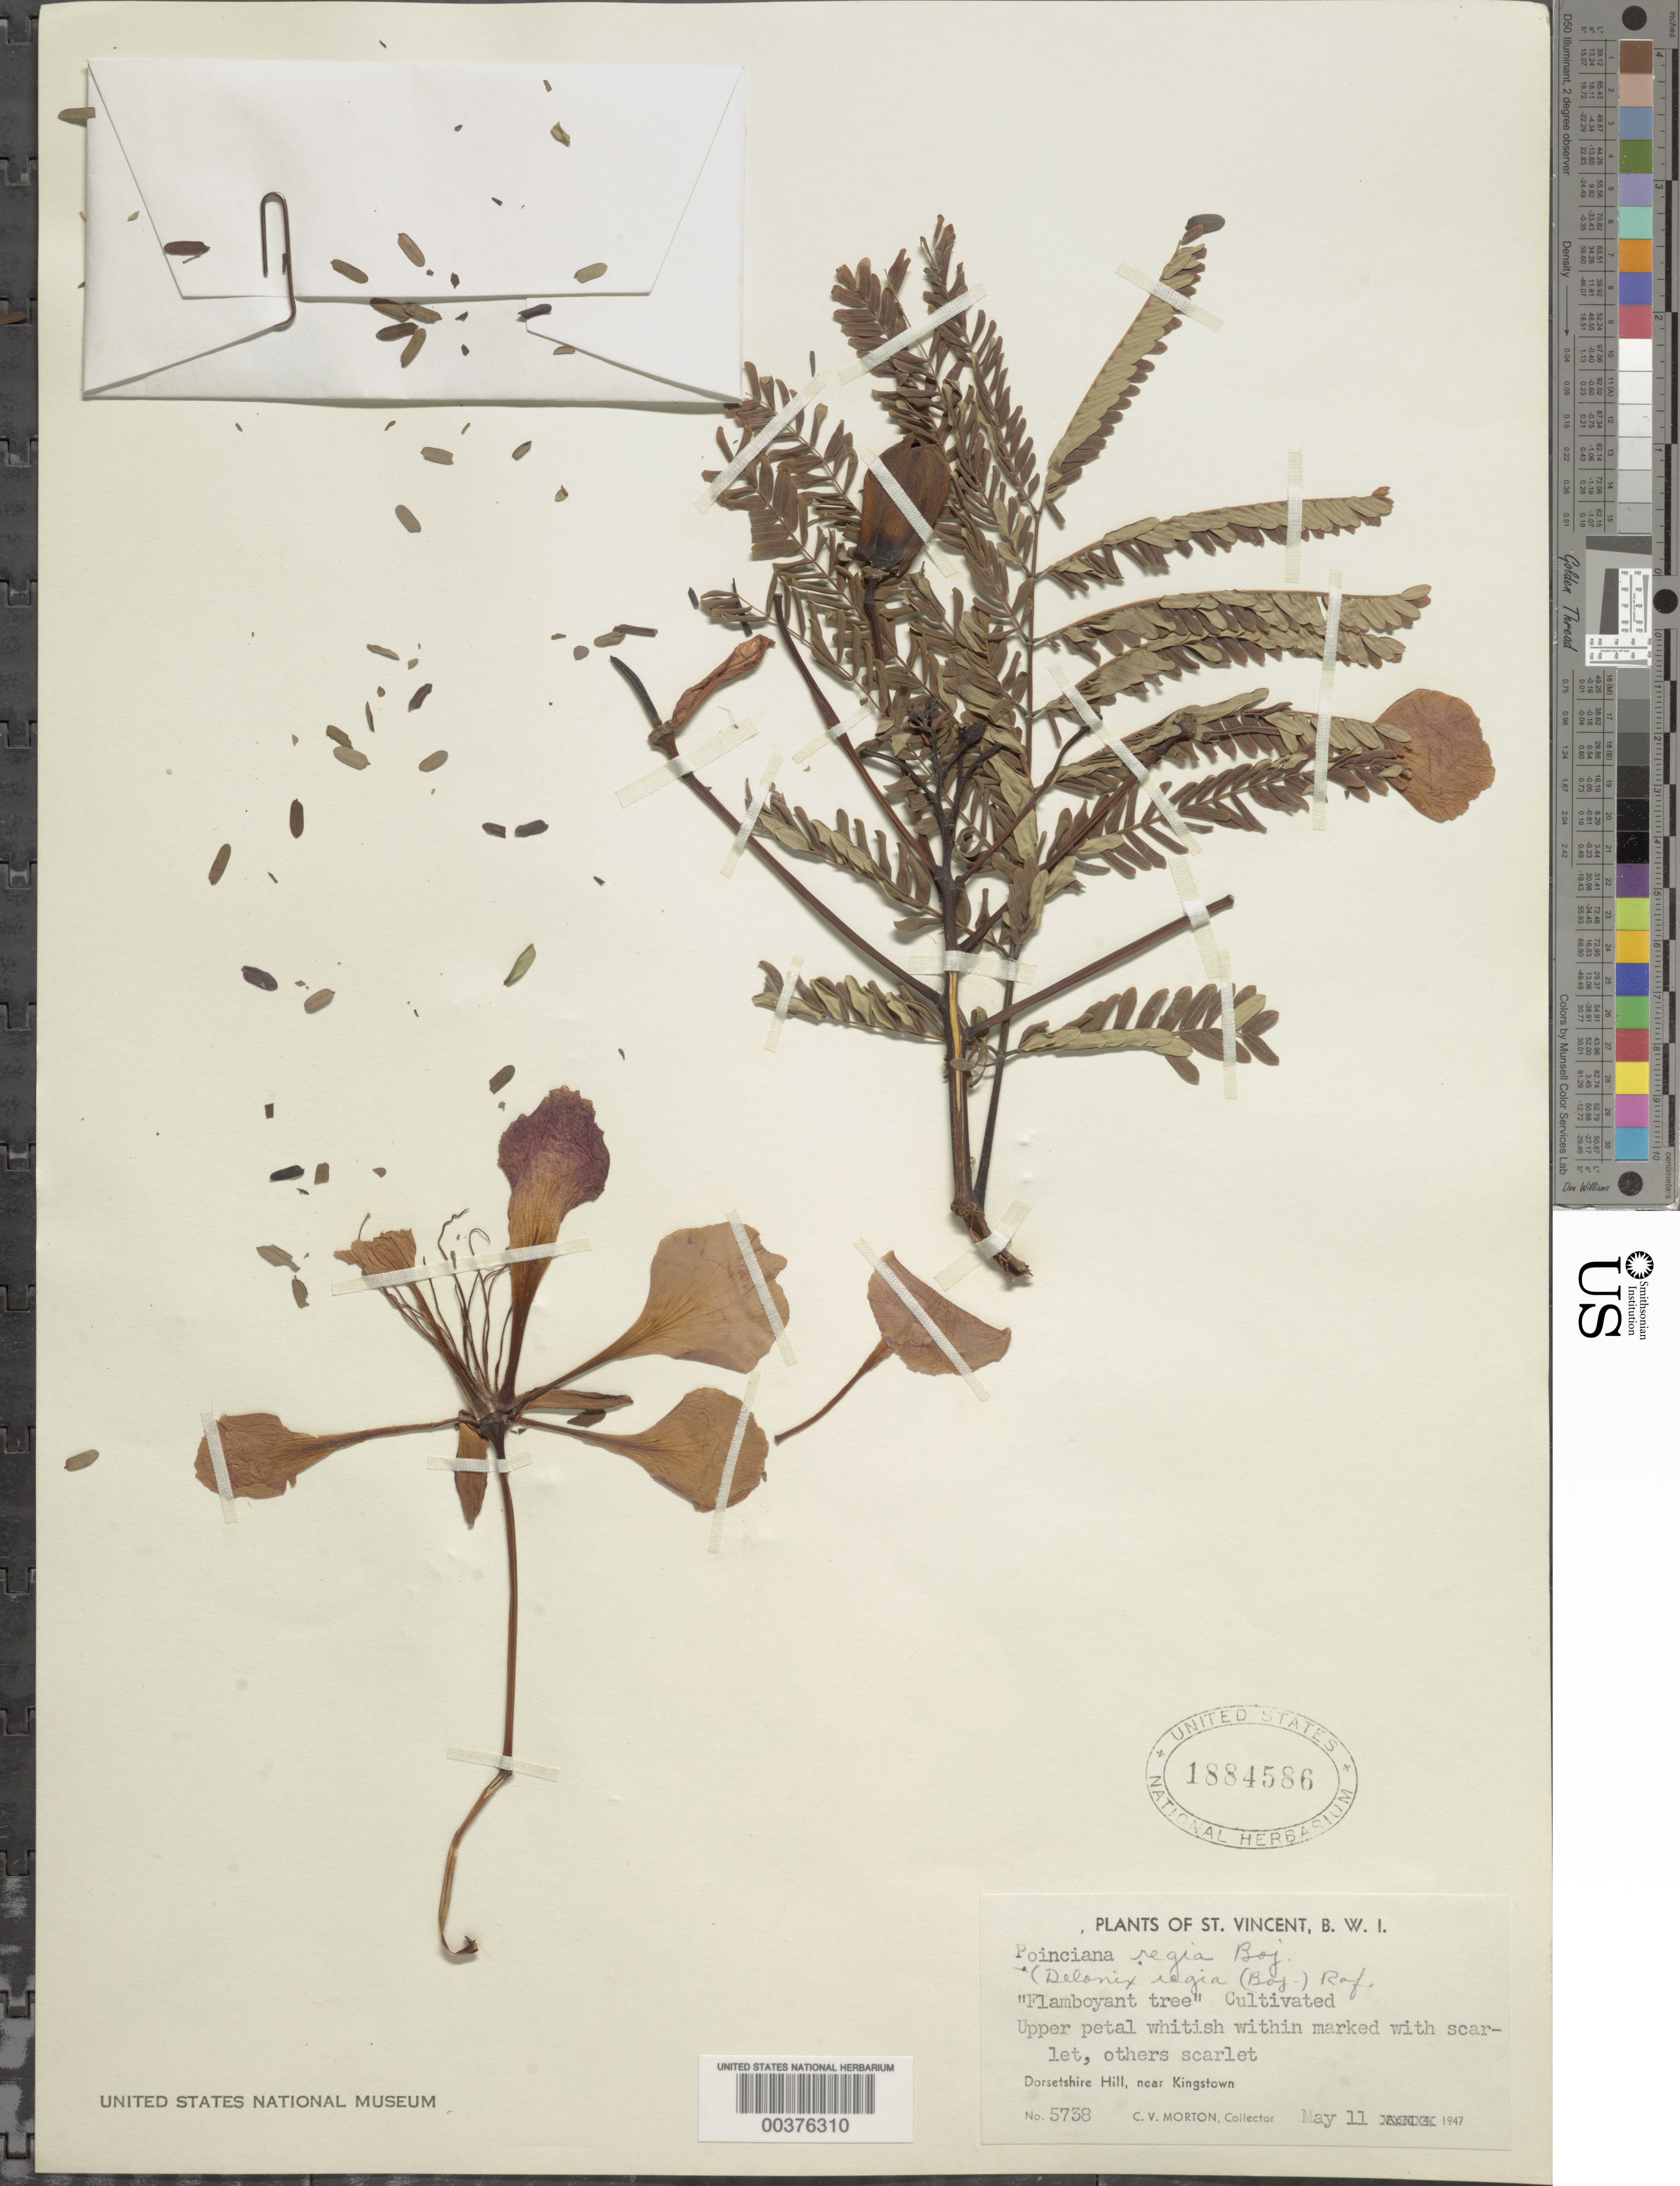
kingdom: Plantae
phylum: Tracheophyta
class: Magnoliopsida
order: Fabales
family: Fabaceae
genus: Delonix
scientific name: Delonix regia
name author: (Bojer ex Hook.) Raf.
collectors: C. V. Morton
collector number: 5738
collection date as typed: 11 May 1947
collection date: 1947-05-11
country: St. Vincent - Grenadines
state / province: Saint George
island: St. Vincent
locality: Dorsetshire hill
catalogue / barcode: US 1884586